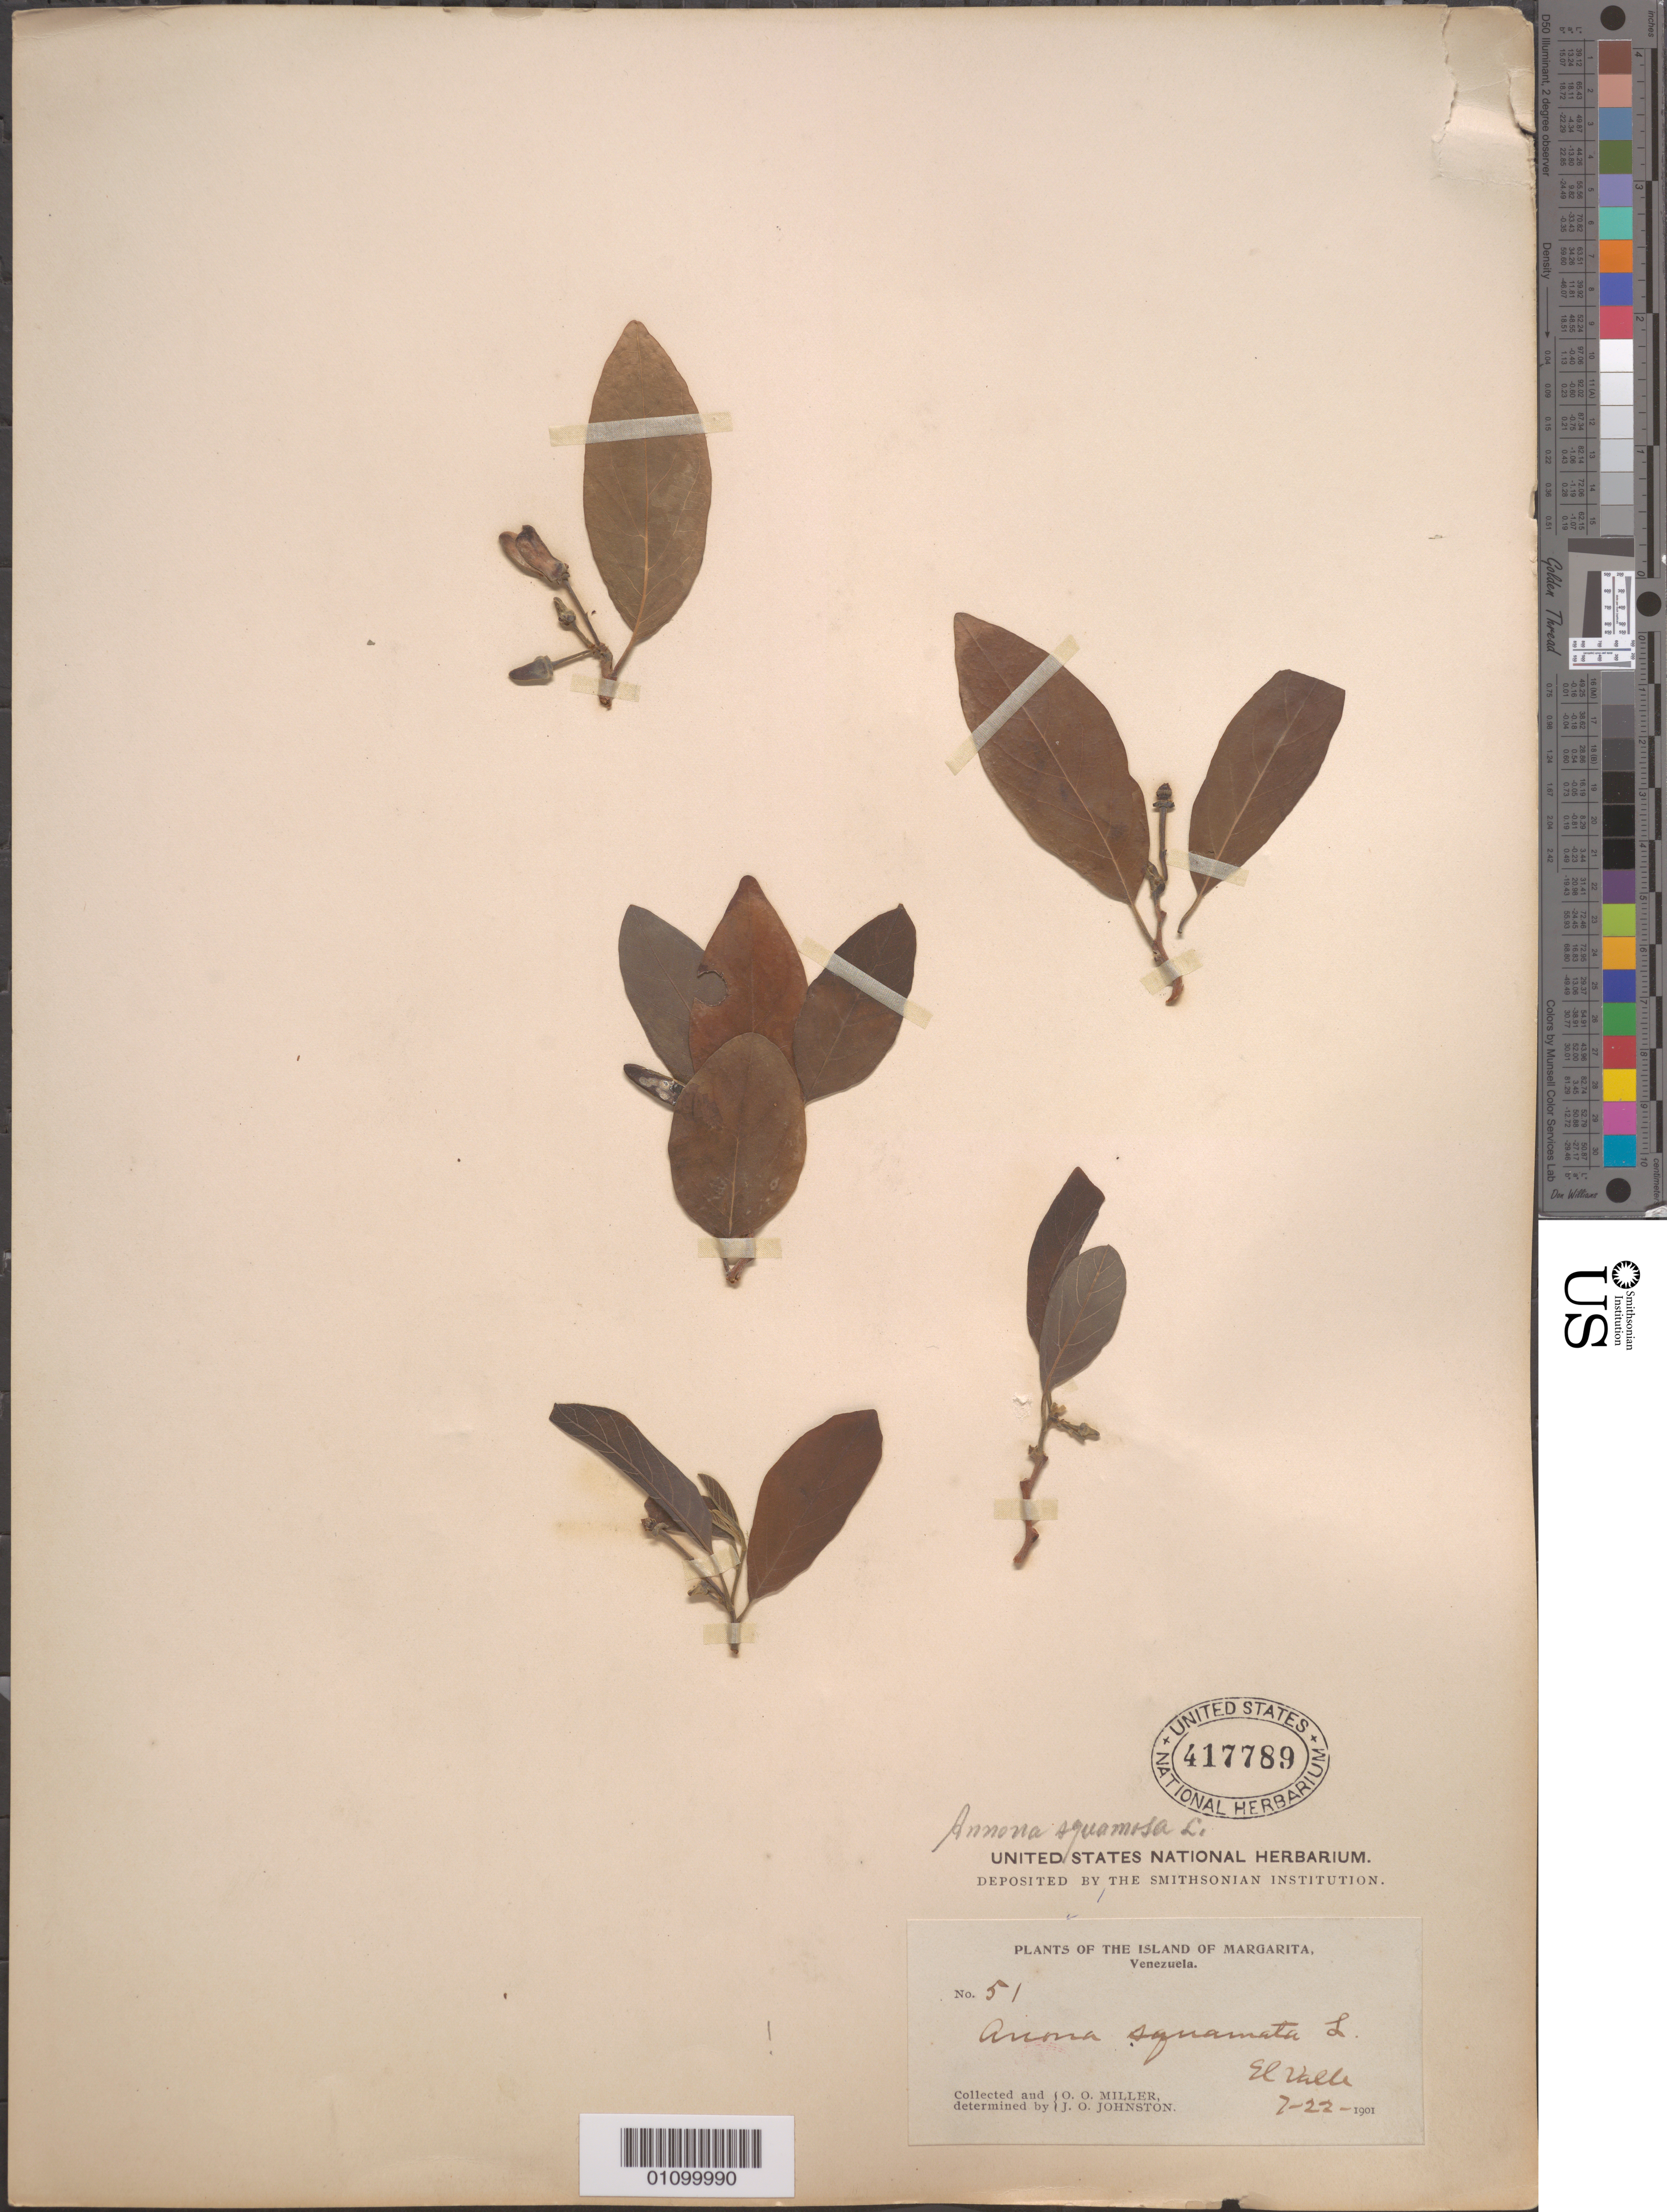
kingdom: Plantae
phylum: Tracheophyta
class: Magnoliopsida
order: Magnoliales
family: Annonaceae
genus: Annona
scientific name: Annona squamosa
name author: L.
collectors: O. O. Miller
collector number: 51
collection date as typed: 22 Feb 1901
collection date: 1901-02-22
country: Venezuela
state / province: Nueva Esparta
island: Margarita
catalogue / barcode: US 417789